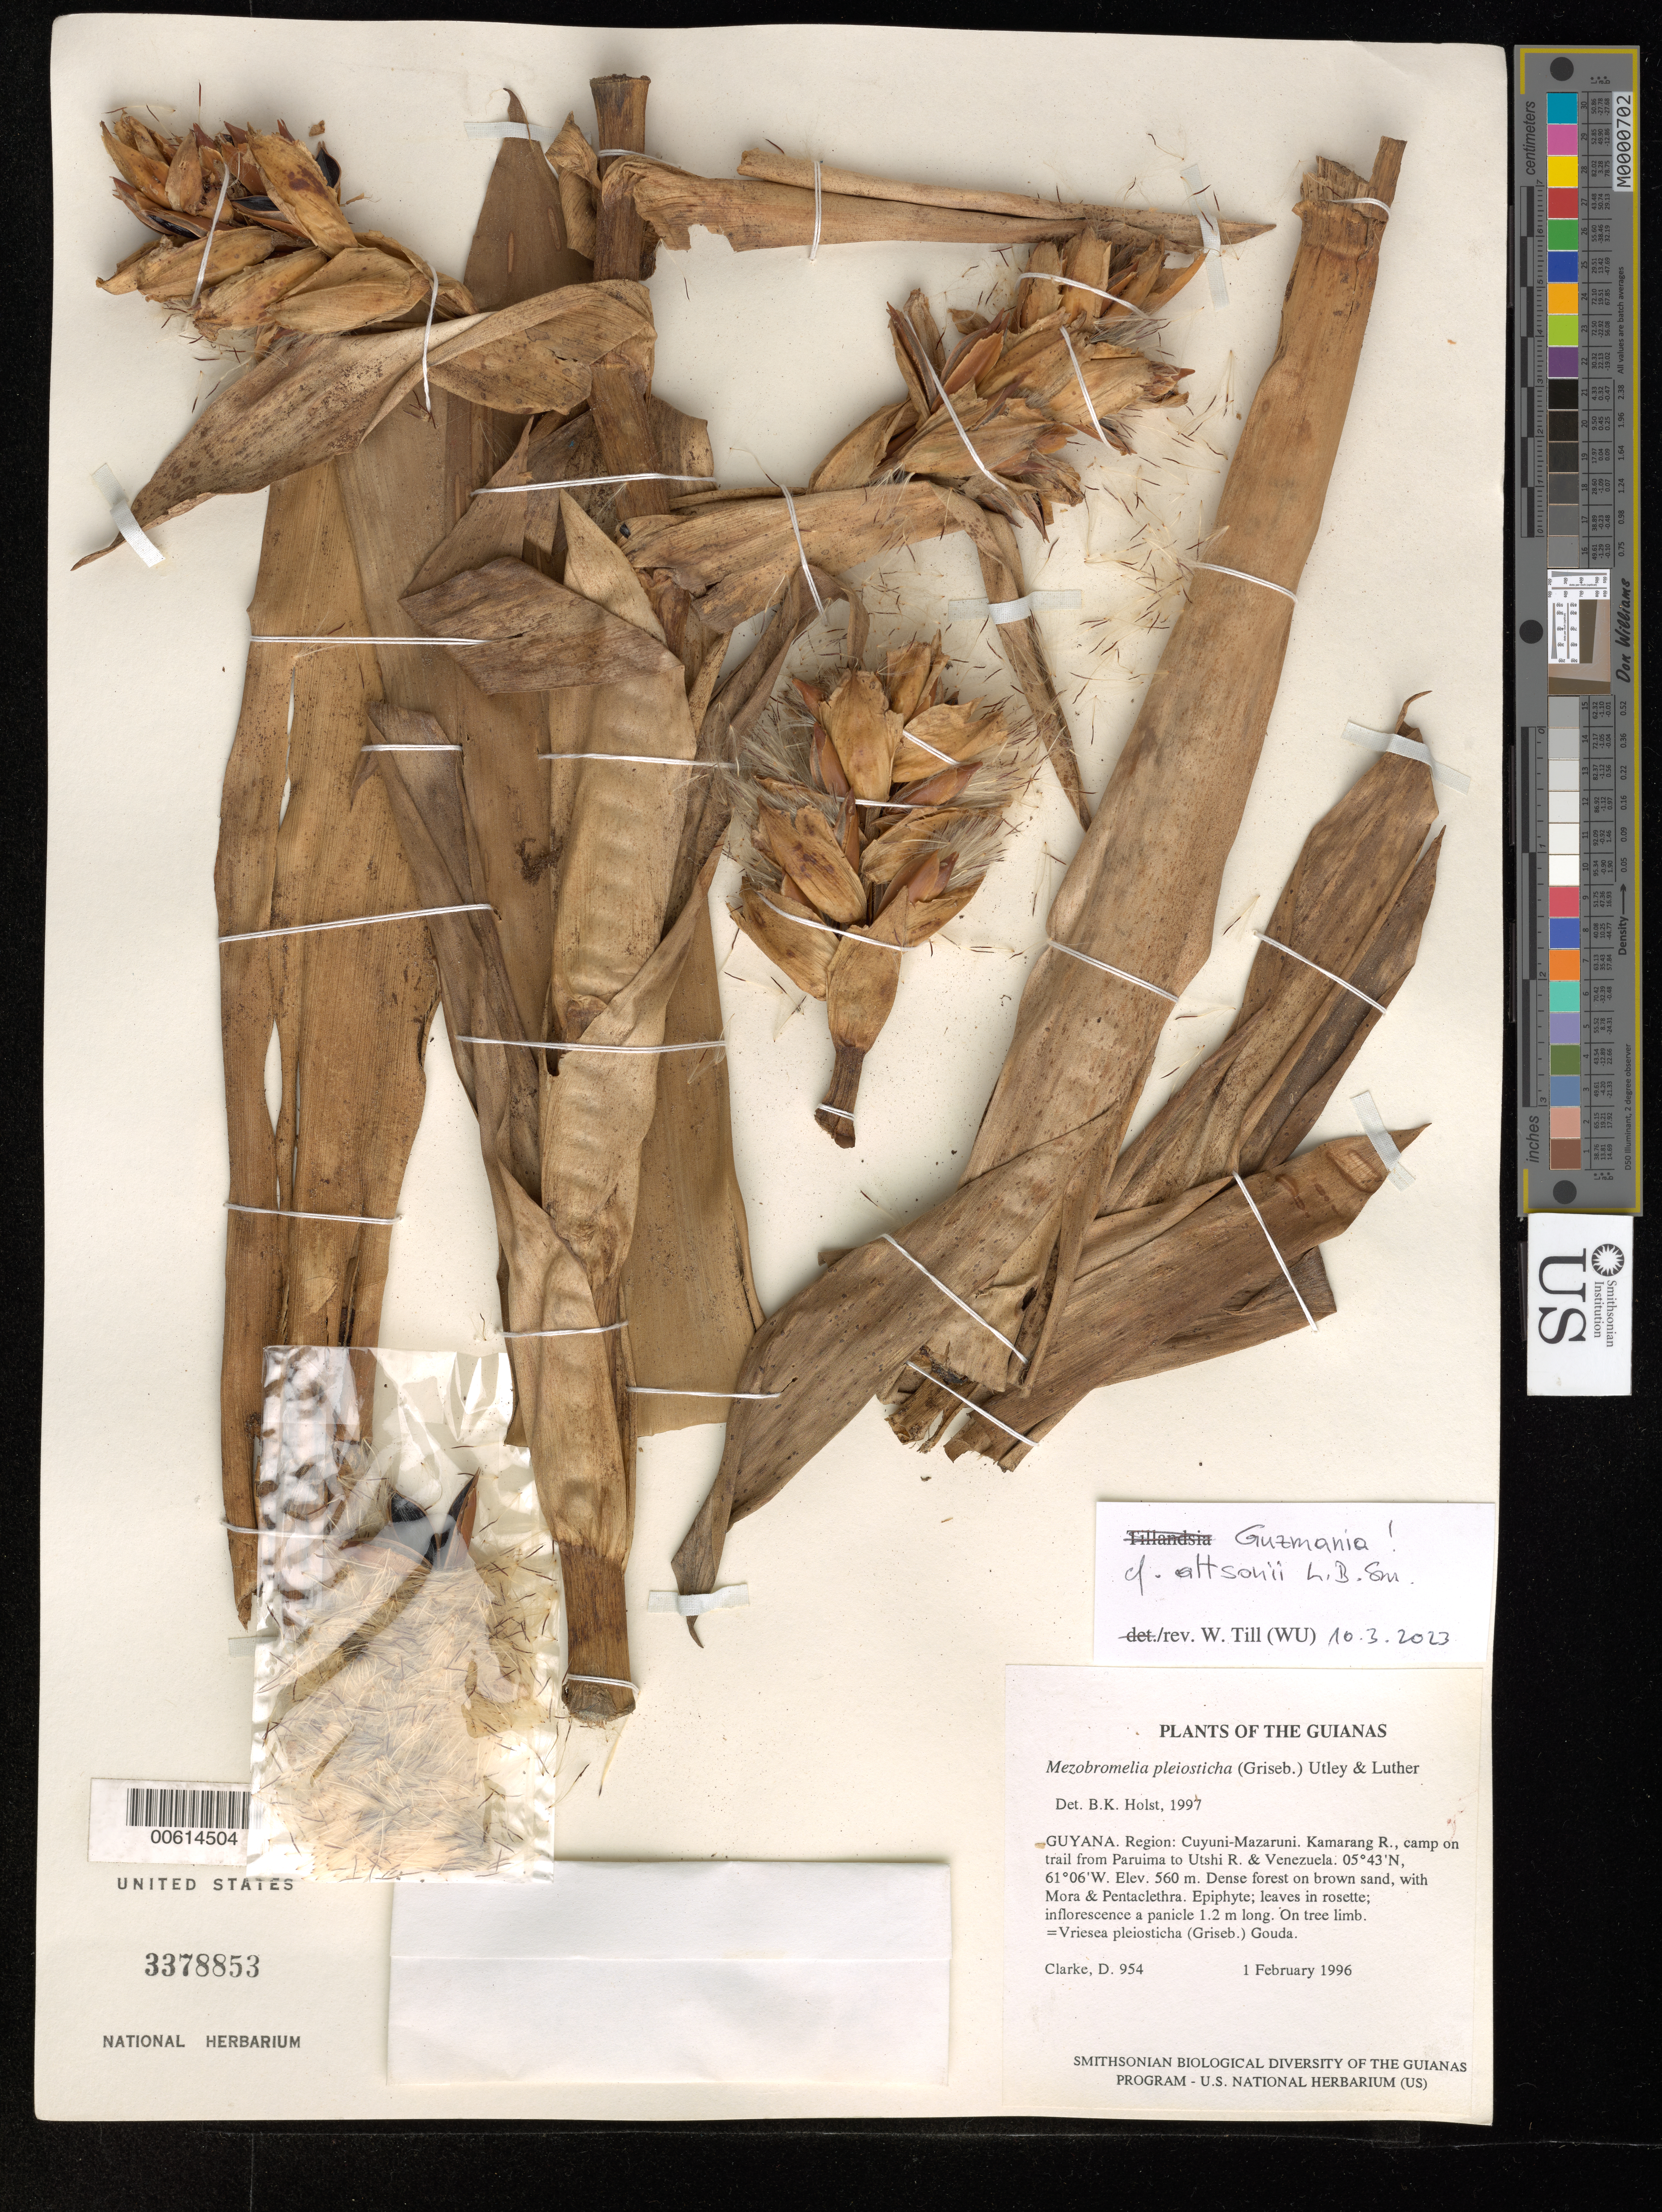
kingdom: Plantae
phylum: Tracheophyta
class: Liliopsida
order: Poales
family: Bromeliaceae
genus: Guzmania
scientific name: Guzmania altsonii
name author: L.B. Sm.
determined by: Till, W.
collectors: H. D. Clarke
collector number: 954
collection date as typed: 1 February 1996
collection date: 1996-02-01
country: Guyana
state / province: Cuyuni-Mazaruni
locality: Kamarang R., camp on trail from Paruima to Utshi R. & Venezuela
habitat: Dense forest on brown sand, with Mora & Pentaclethra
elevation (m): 560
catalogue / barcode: US 3378853